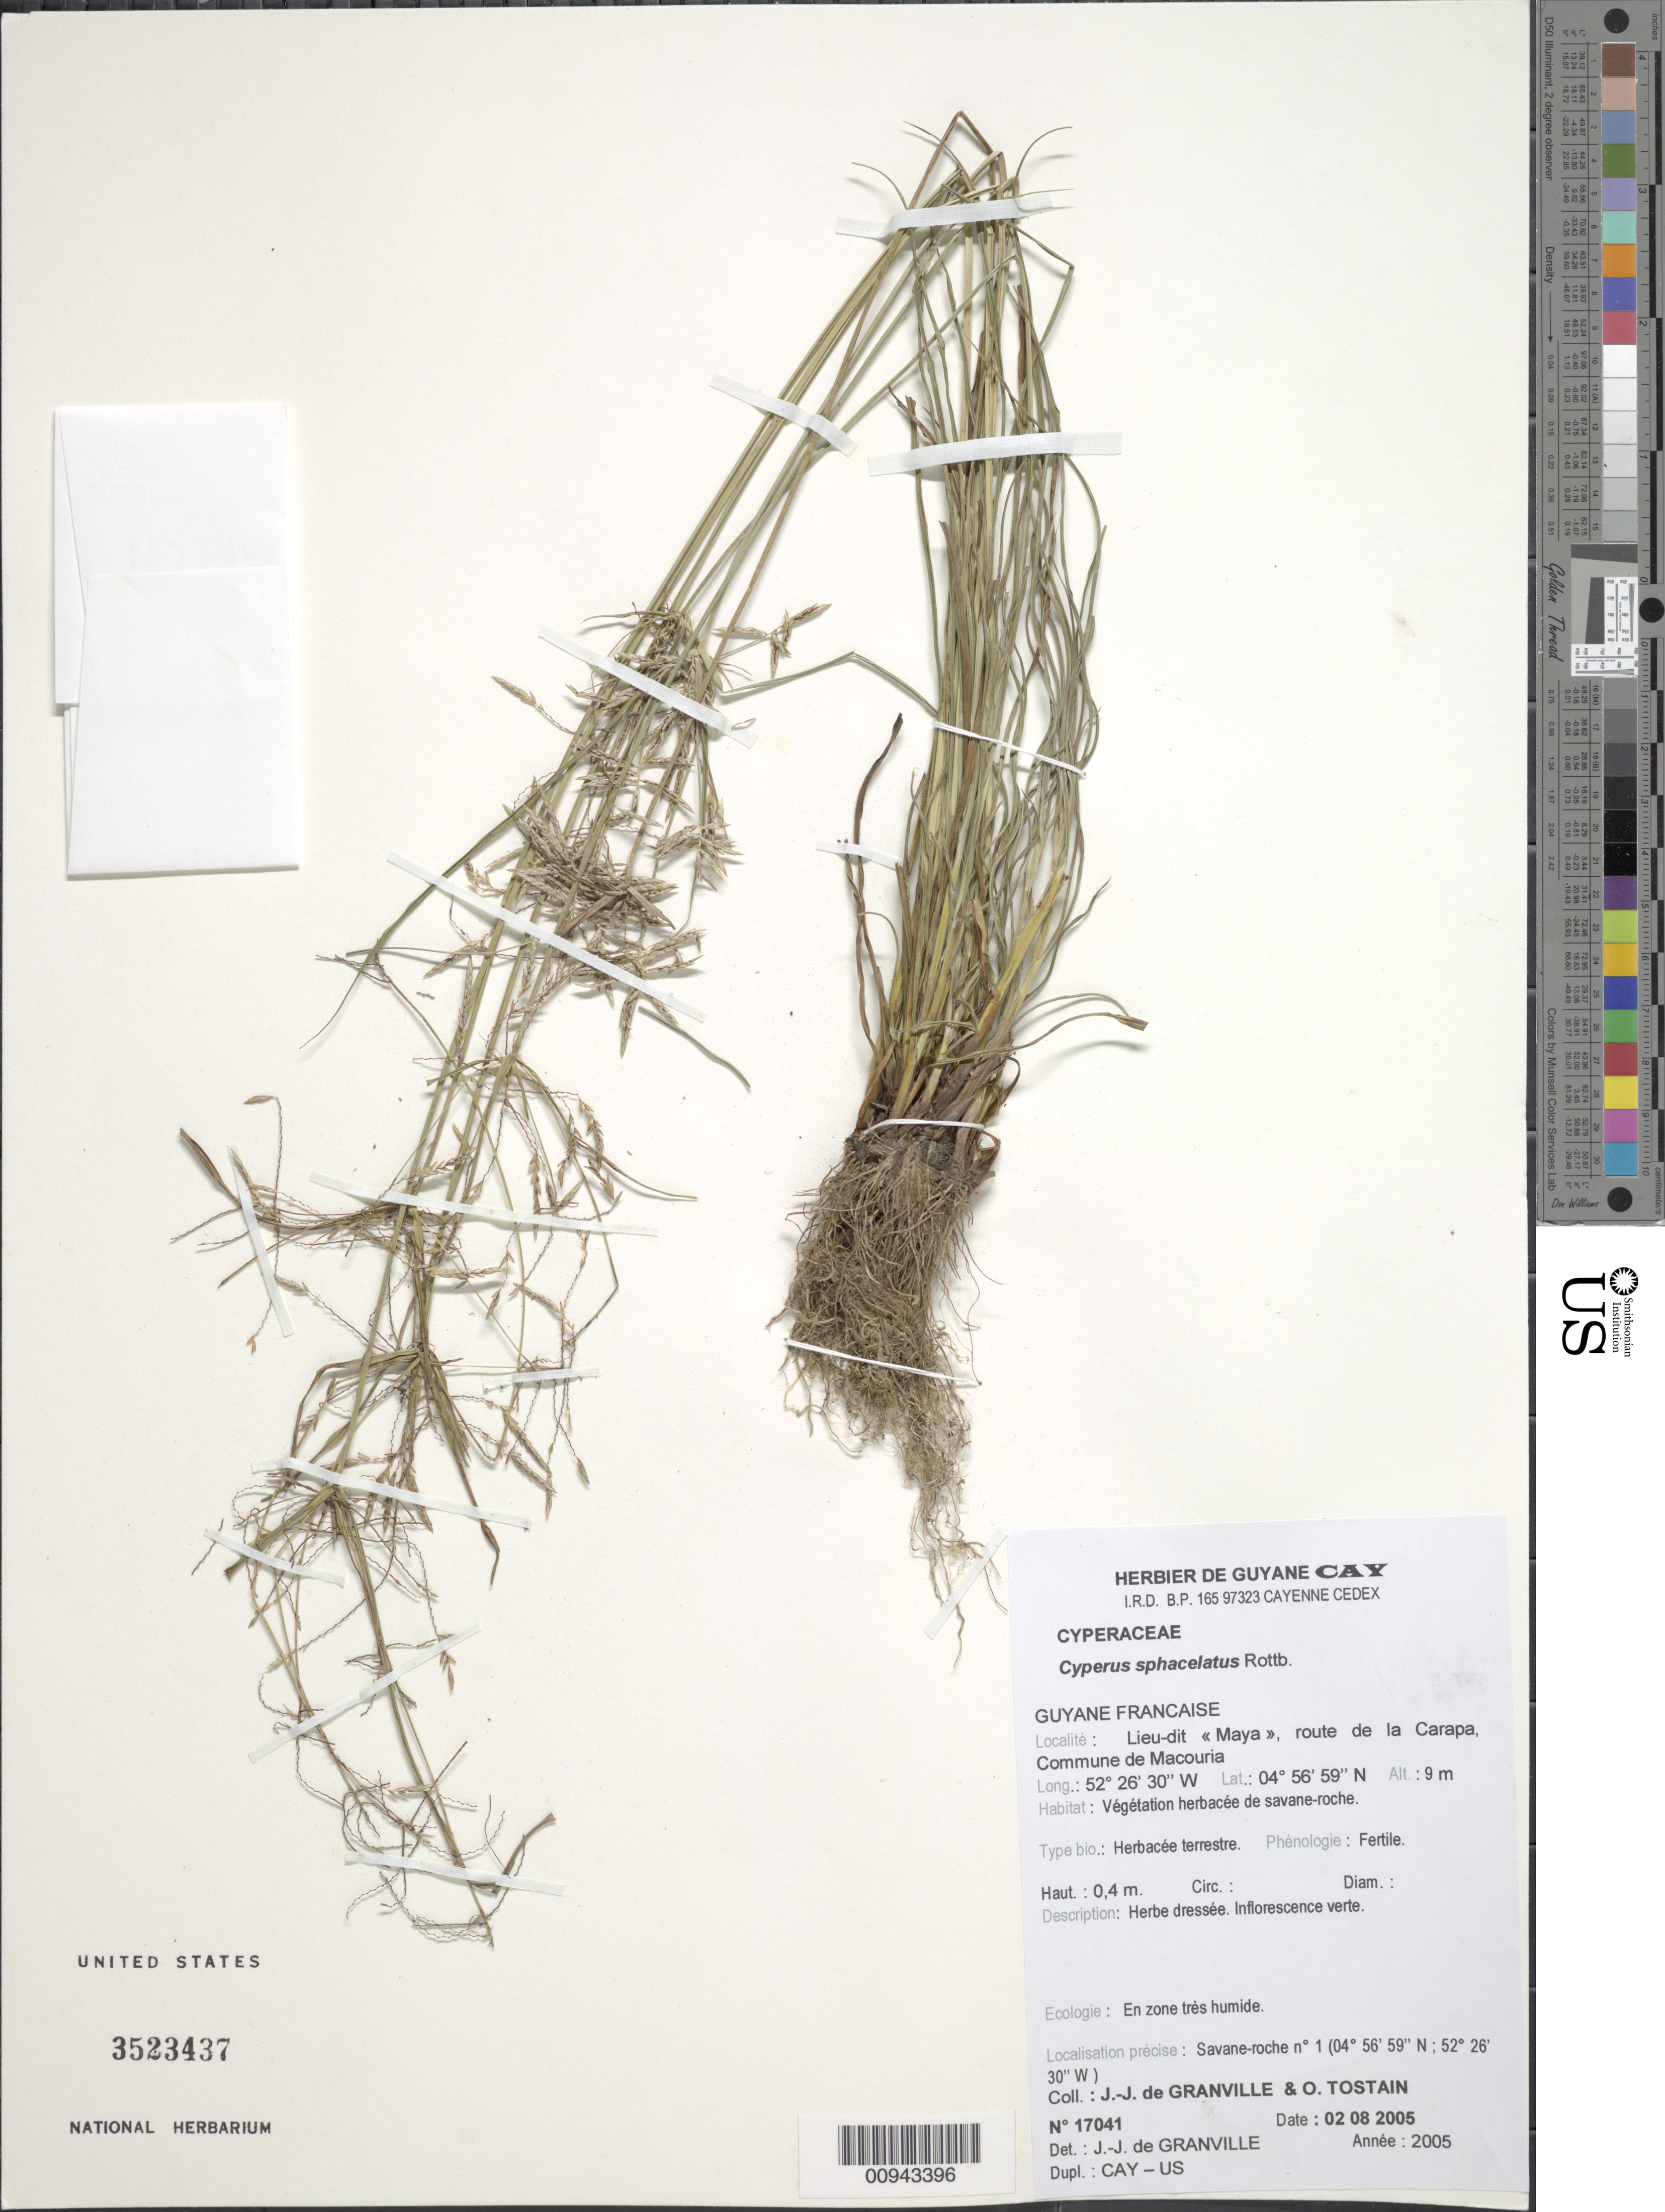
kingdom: Plantae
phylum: Tracheophyta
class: Liliopsida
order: Poales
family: Cyperaceae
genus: Cyperus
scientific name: Cyperus sphacelatus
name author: Rottb.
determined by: Granville, J. J. de, (CAY), Institut de Recherche pour le Developpement (IRD) (FRENCH GUIANA)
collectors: J.-J. de Granville & O. Tostain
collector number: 17041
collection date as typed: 2-Aug-05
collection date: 2005-08-02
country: French Guiana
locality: Lieu-dit "Maya", rout de la Carapa, Commune de Macouria; Savane-roche nº1 (4º56'59"N, 52º26'30"W)_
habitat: Vegetation herbacee de savane-roche. En zone tres humide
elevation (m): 9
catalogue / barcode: US 3523437